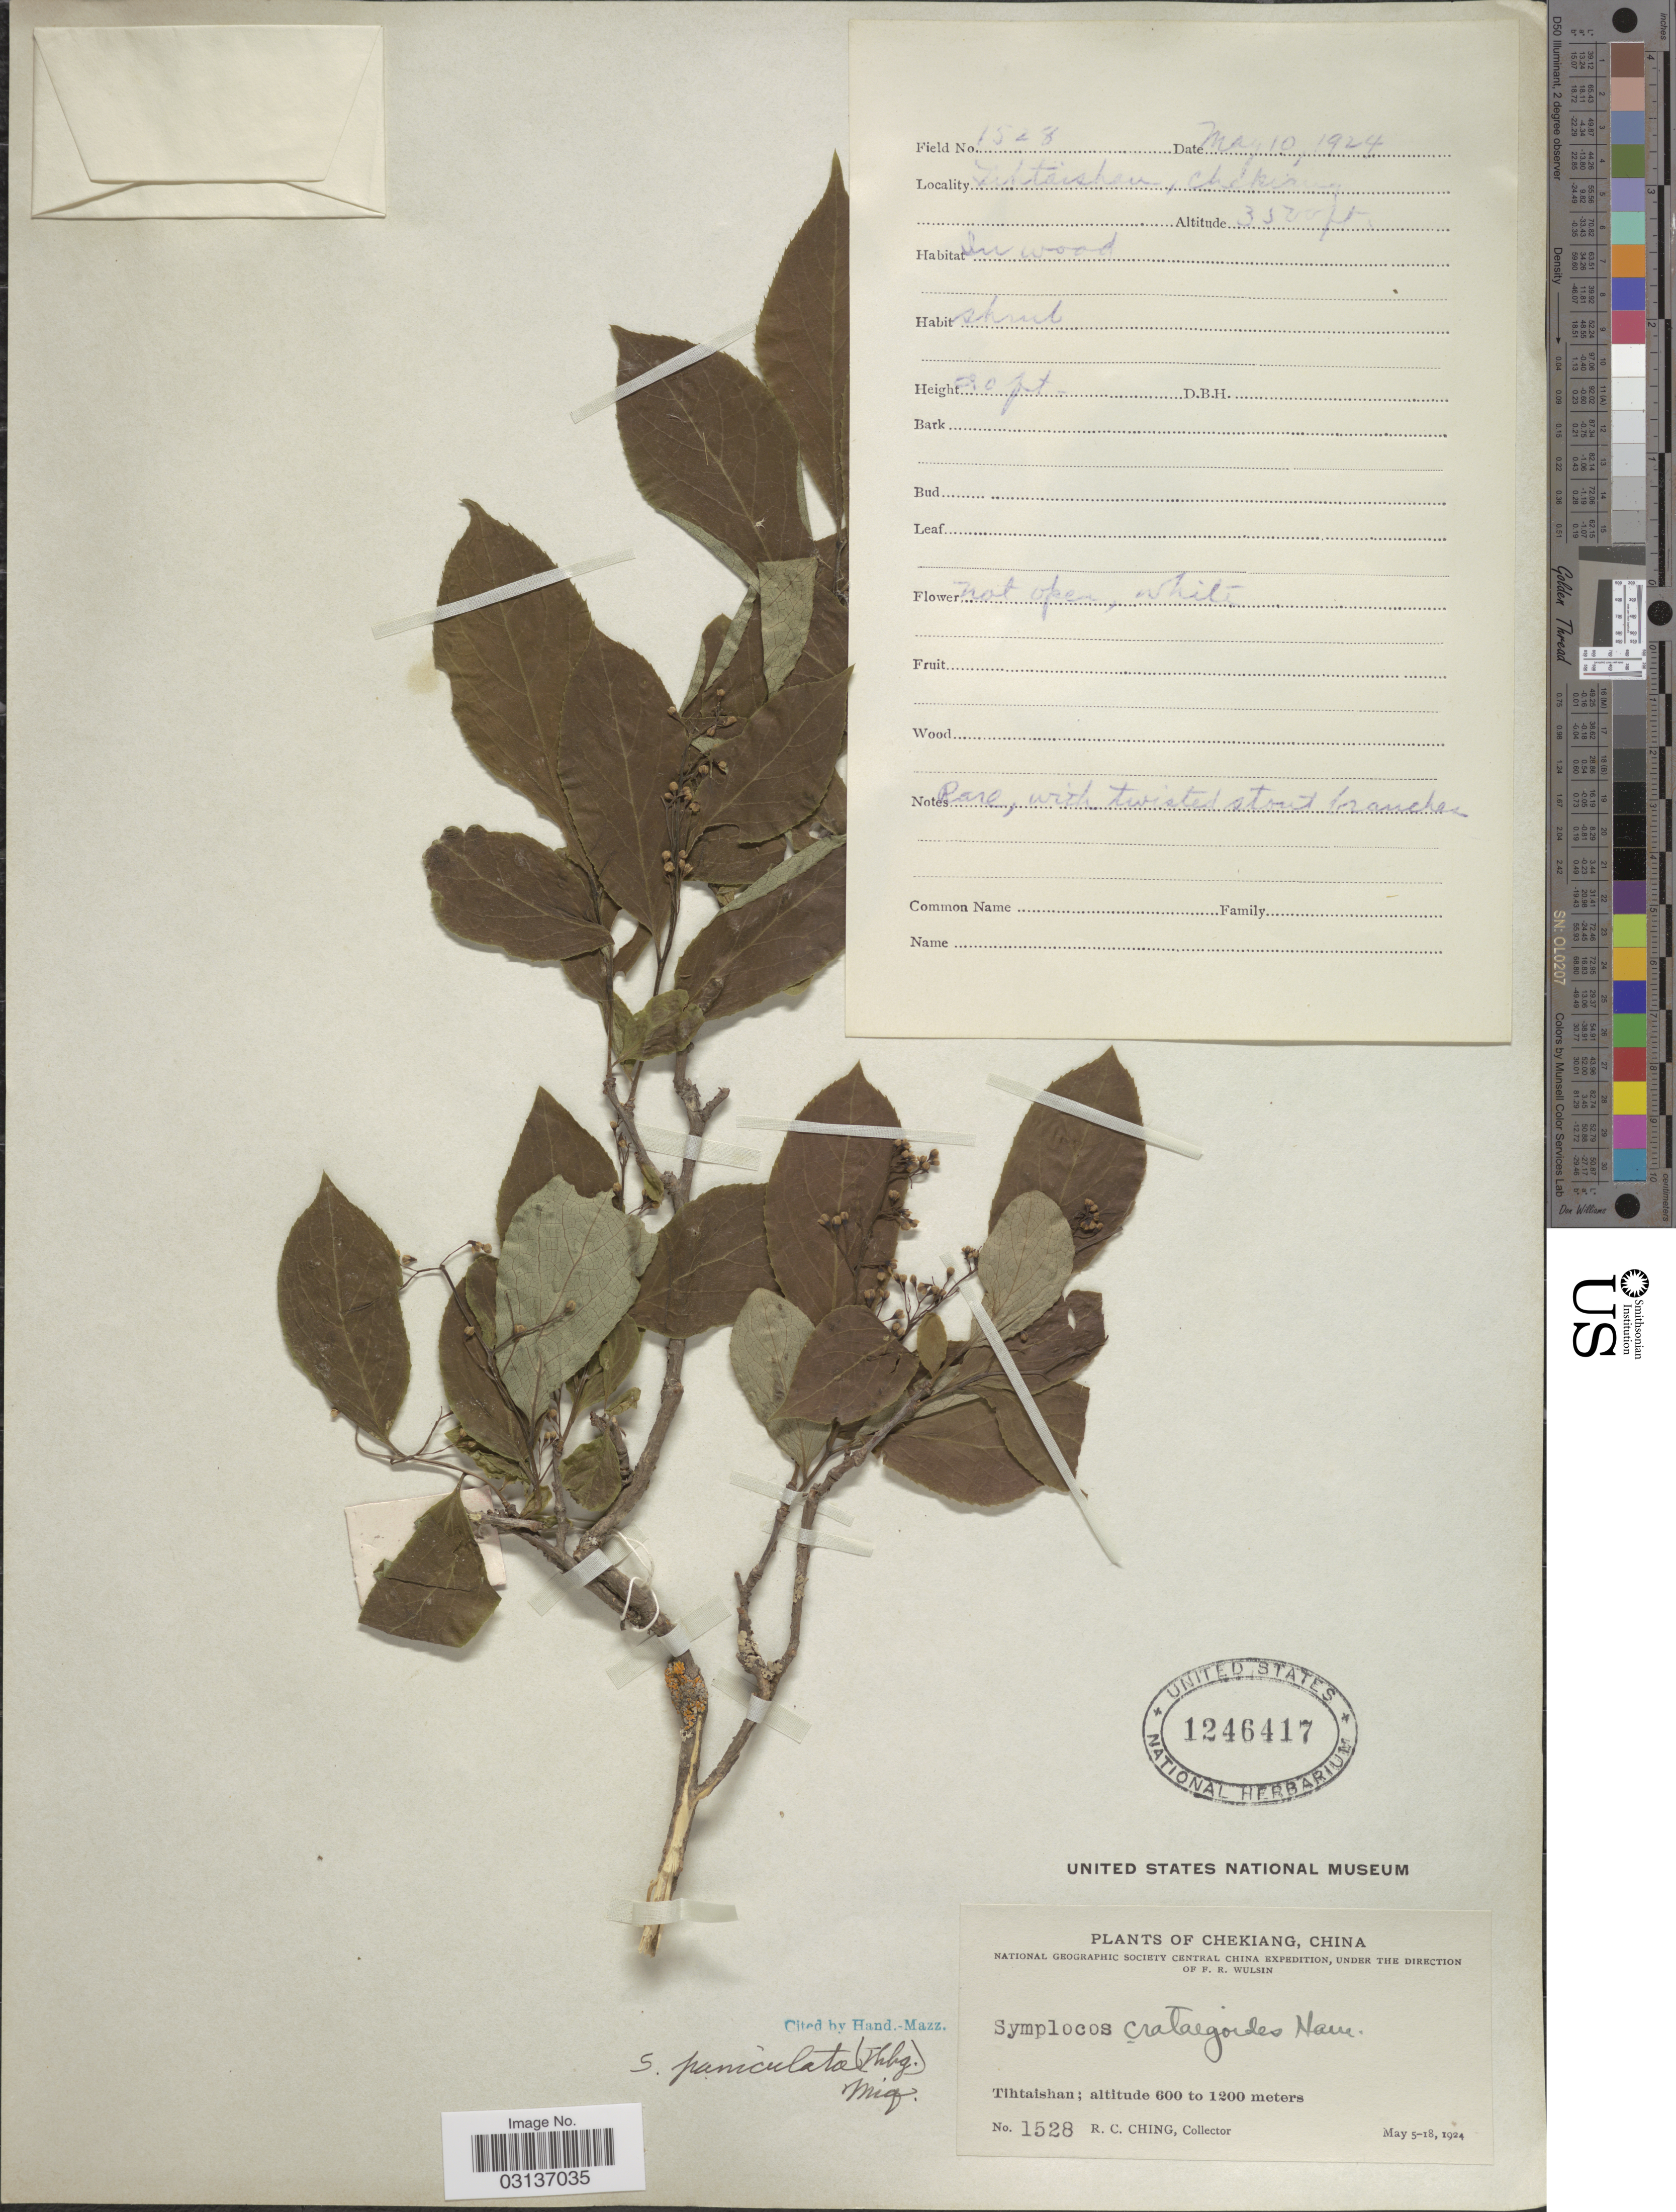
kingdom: Plantae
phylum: Tracheophyta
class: Magnoliopsida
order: Ericales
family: Symplocaceae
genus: Symplocos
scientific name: Symplocos paniculata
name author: Miq.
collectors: R. C. Ching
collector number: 1528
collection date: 1924-05-10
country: China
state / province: Zhejiang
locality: Chekiang. Tihtaishan.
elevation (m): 1067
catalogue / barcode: US 1246417